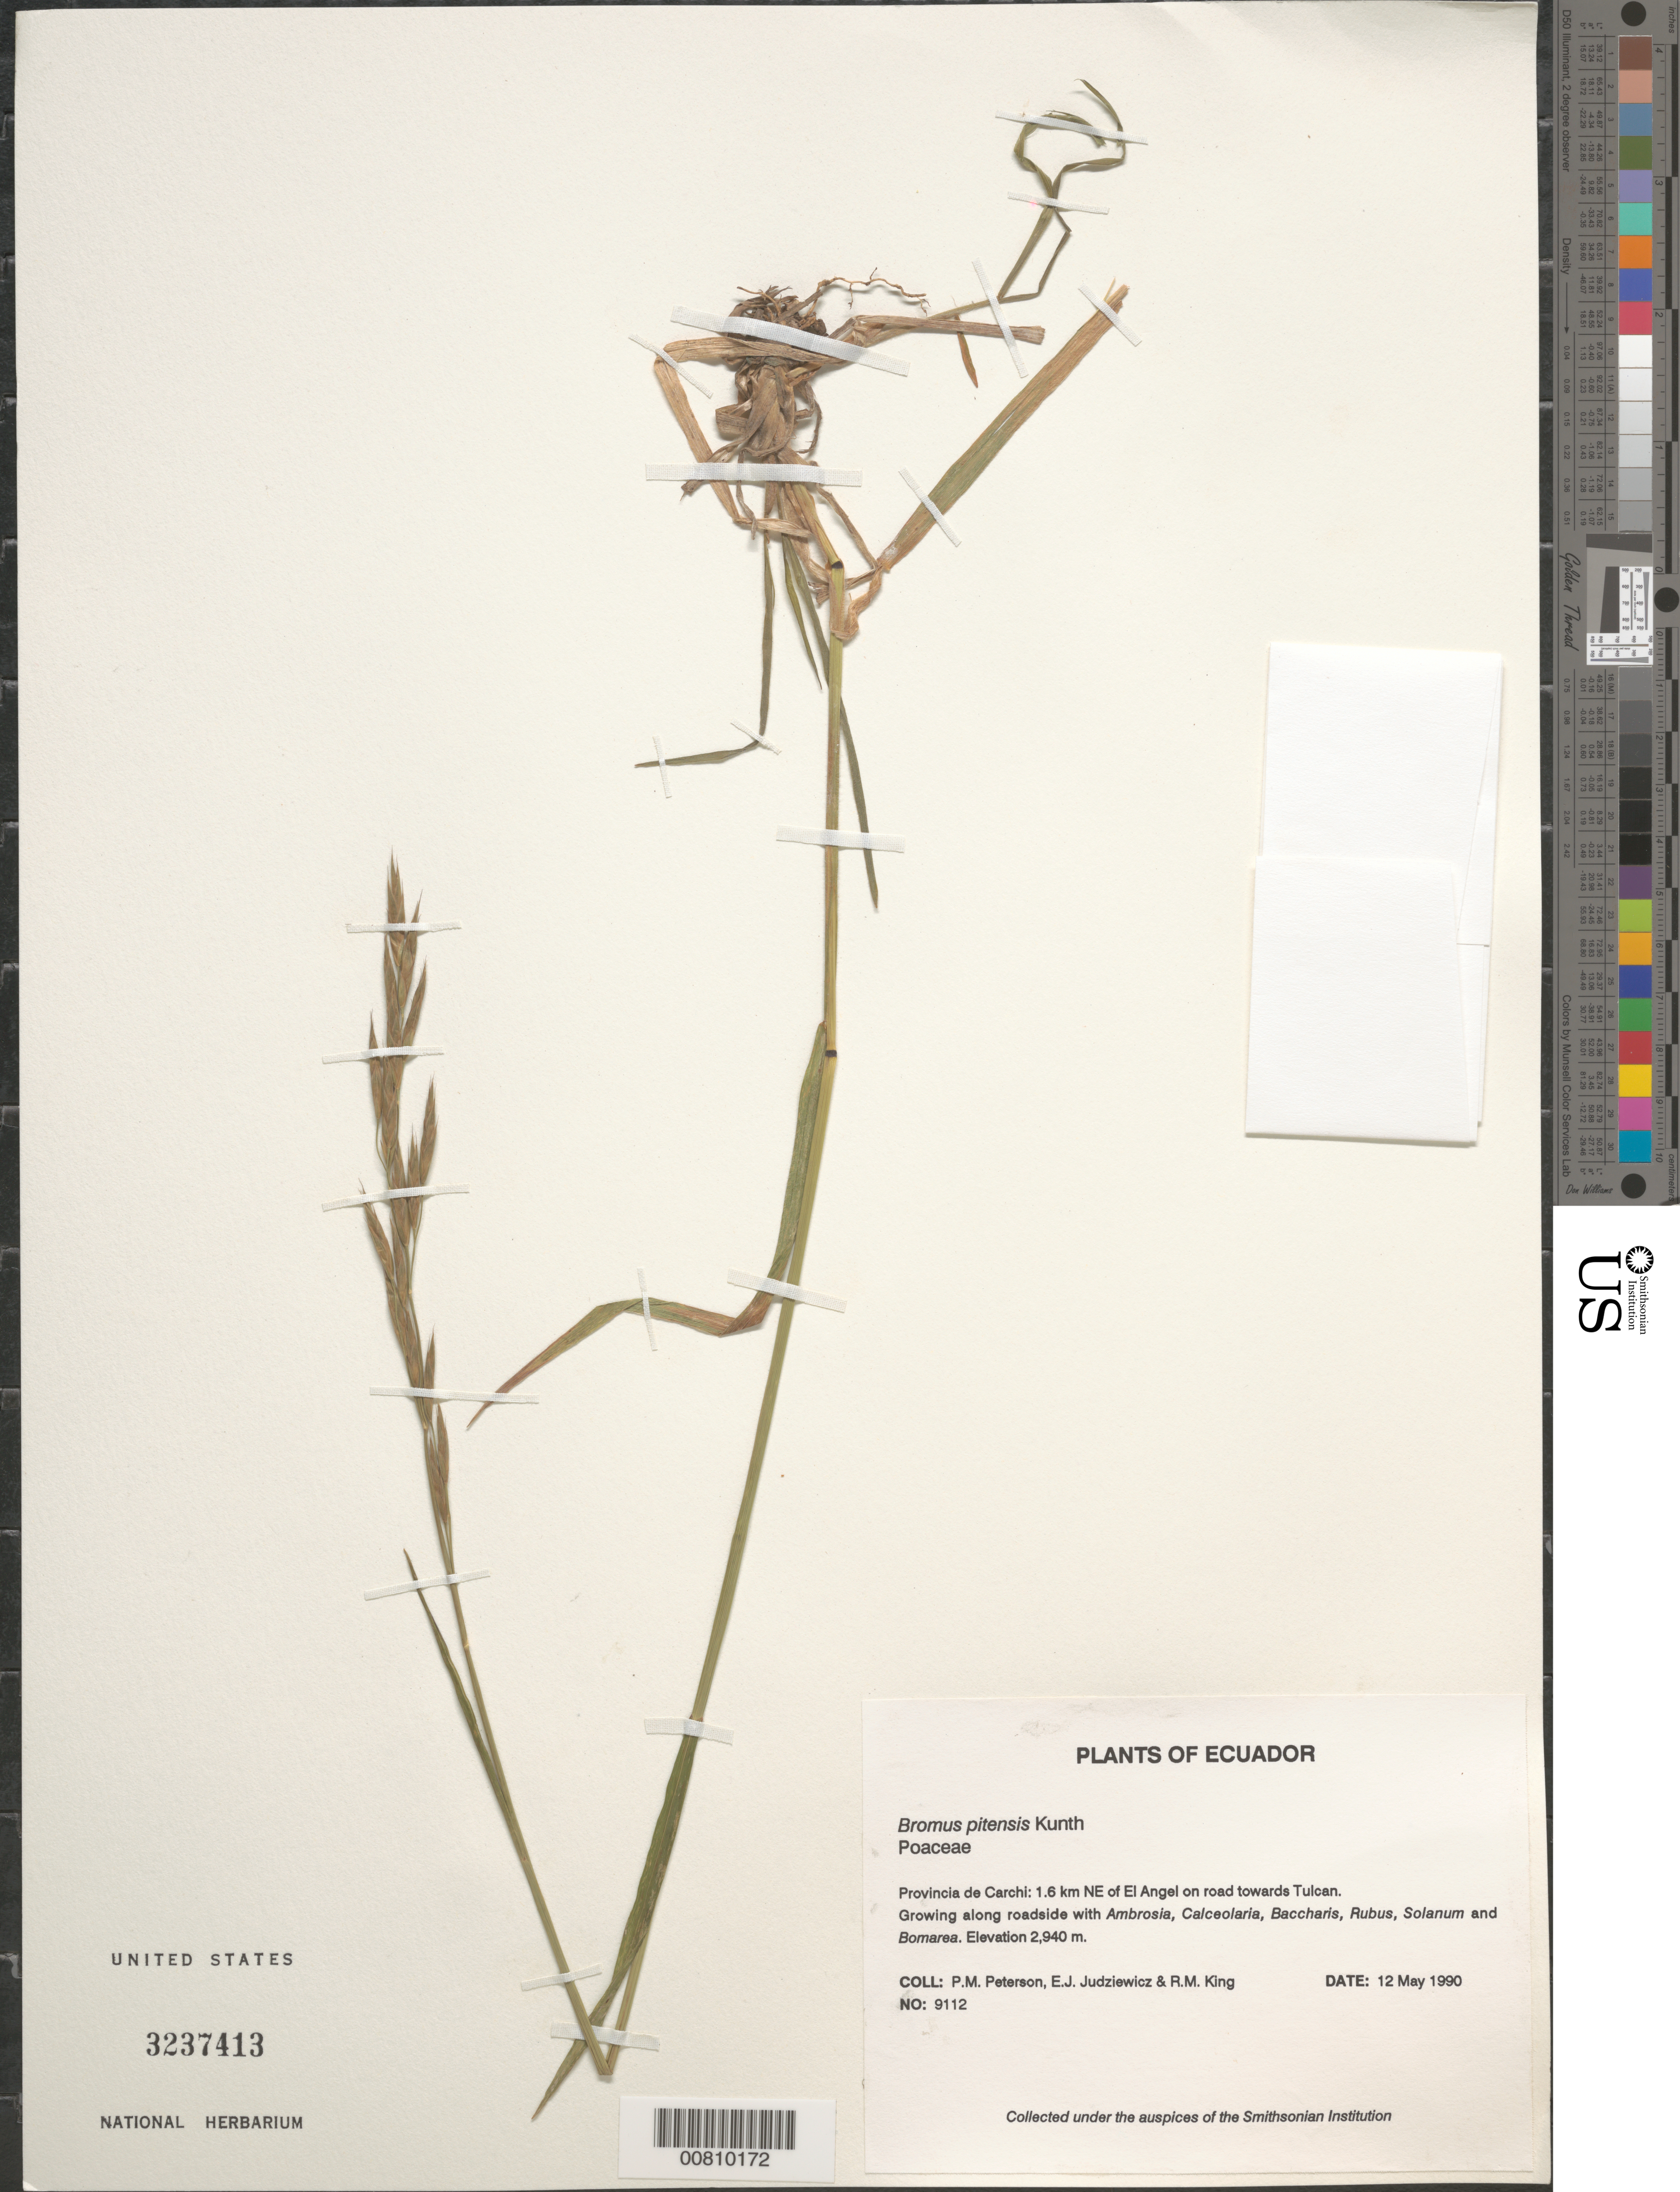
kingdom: Plantae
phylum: Tracheophyta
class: Liliopsida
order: Poales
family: Poaceae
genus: Bromus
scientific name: Bromus pitensis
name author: Kunth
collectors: P. M. Peterson, E. J. Judziewicz & R. M. King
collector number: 09112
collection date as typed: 12 May 1990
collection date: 1990-05-12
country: Ecuador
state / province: Carchi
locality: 1.6 km NE of El Angel on road towards Tulcan.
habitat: Growing along roadside with Ambrosia, Calceolaria, Baccharis, Rubus, Solanum and Bomarea.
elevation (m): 2940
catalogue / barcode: US 3237413